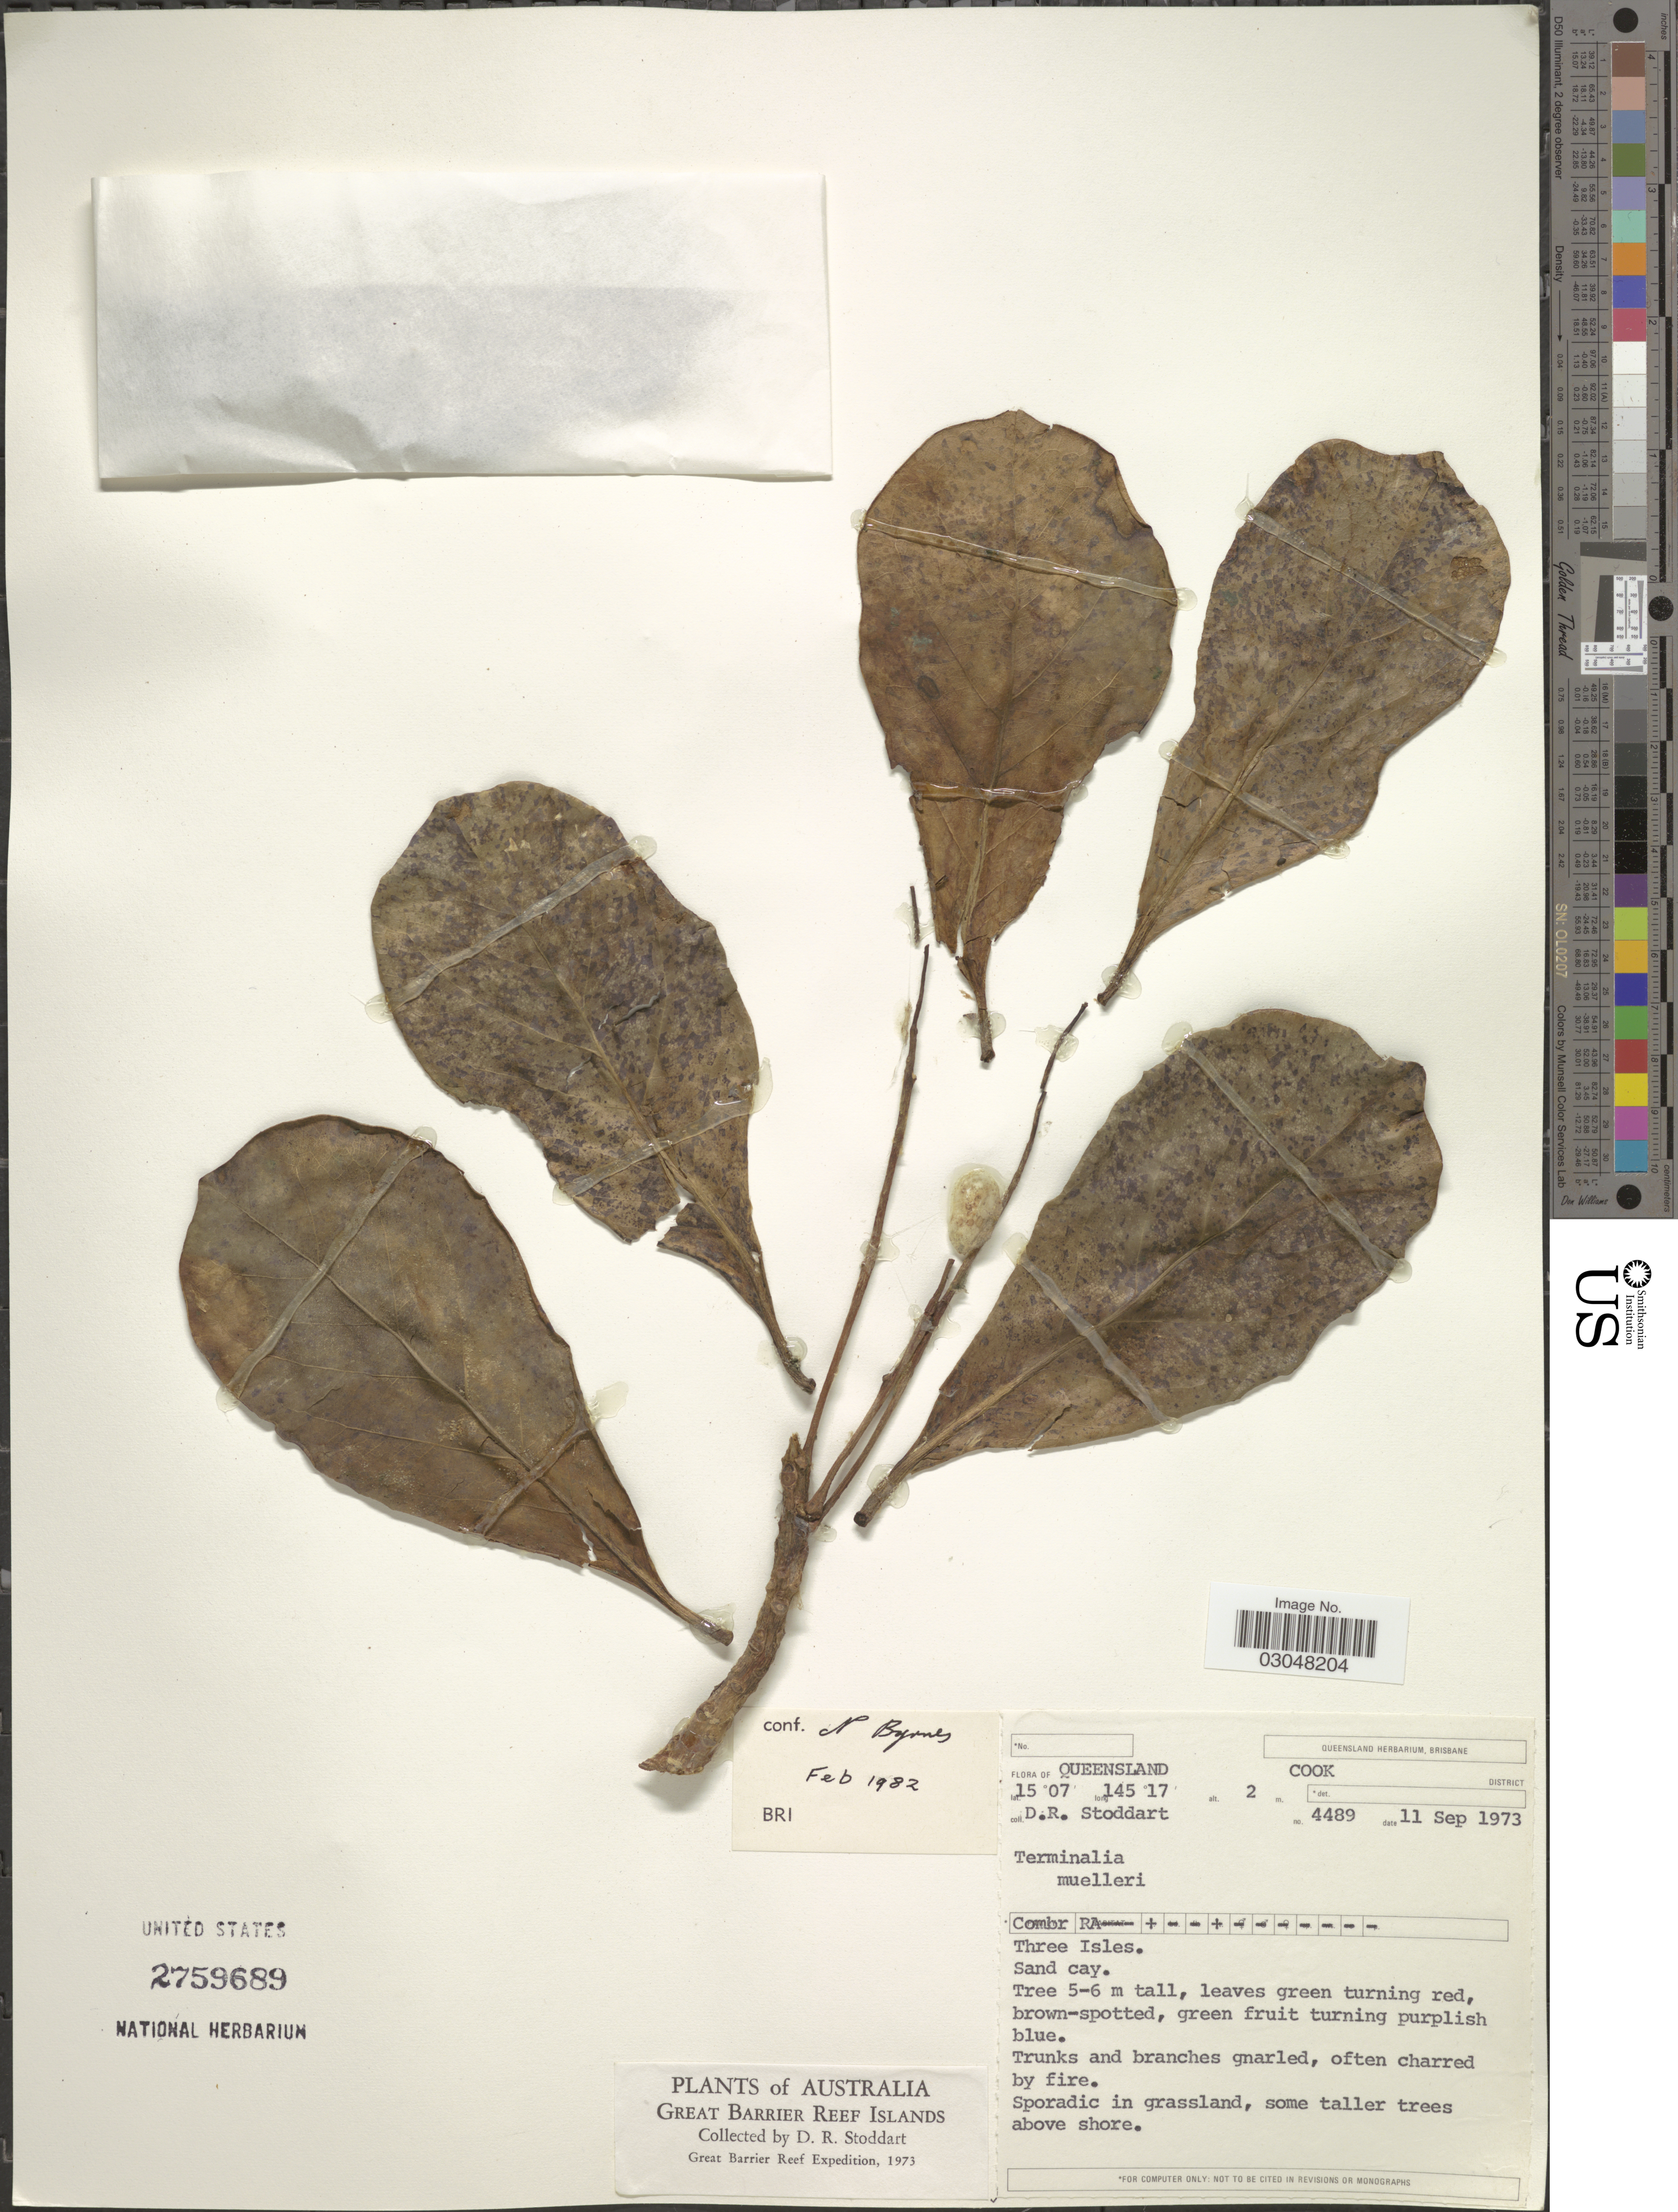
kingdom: Plantae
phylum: Tracheophyta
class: Magnoliopsida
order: Myrtales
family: Combretaceae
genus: Terminalia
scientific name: Terminalia muelleri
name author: Benth.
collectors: D. R. Stoddart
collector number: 4489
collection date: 1973-09-11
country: Australia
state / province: Queensland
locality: Cook District. Three Isles. Great Barrier Reef Islands. Great Barrier Reef.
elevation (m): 2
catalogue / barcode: US 2759689